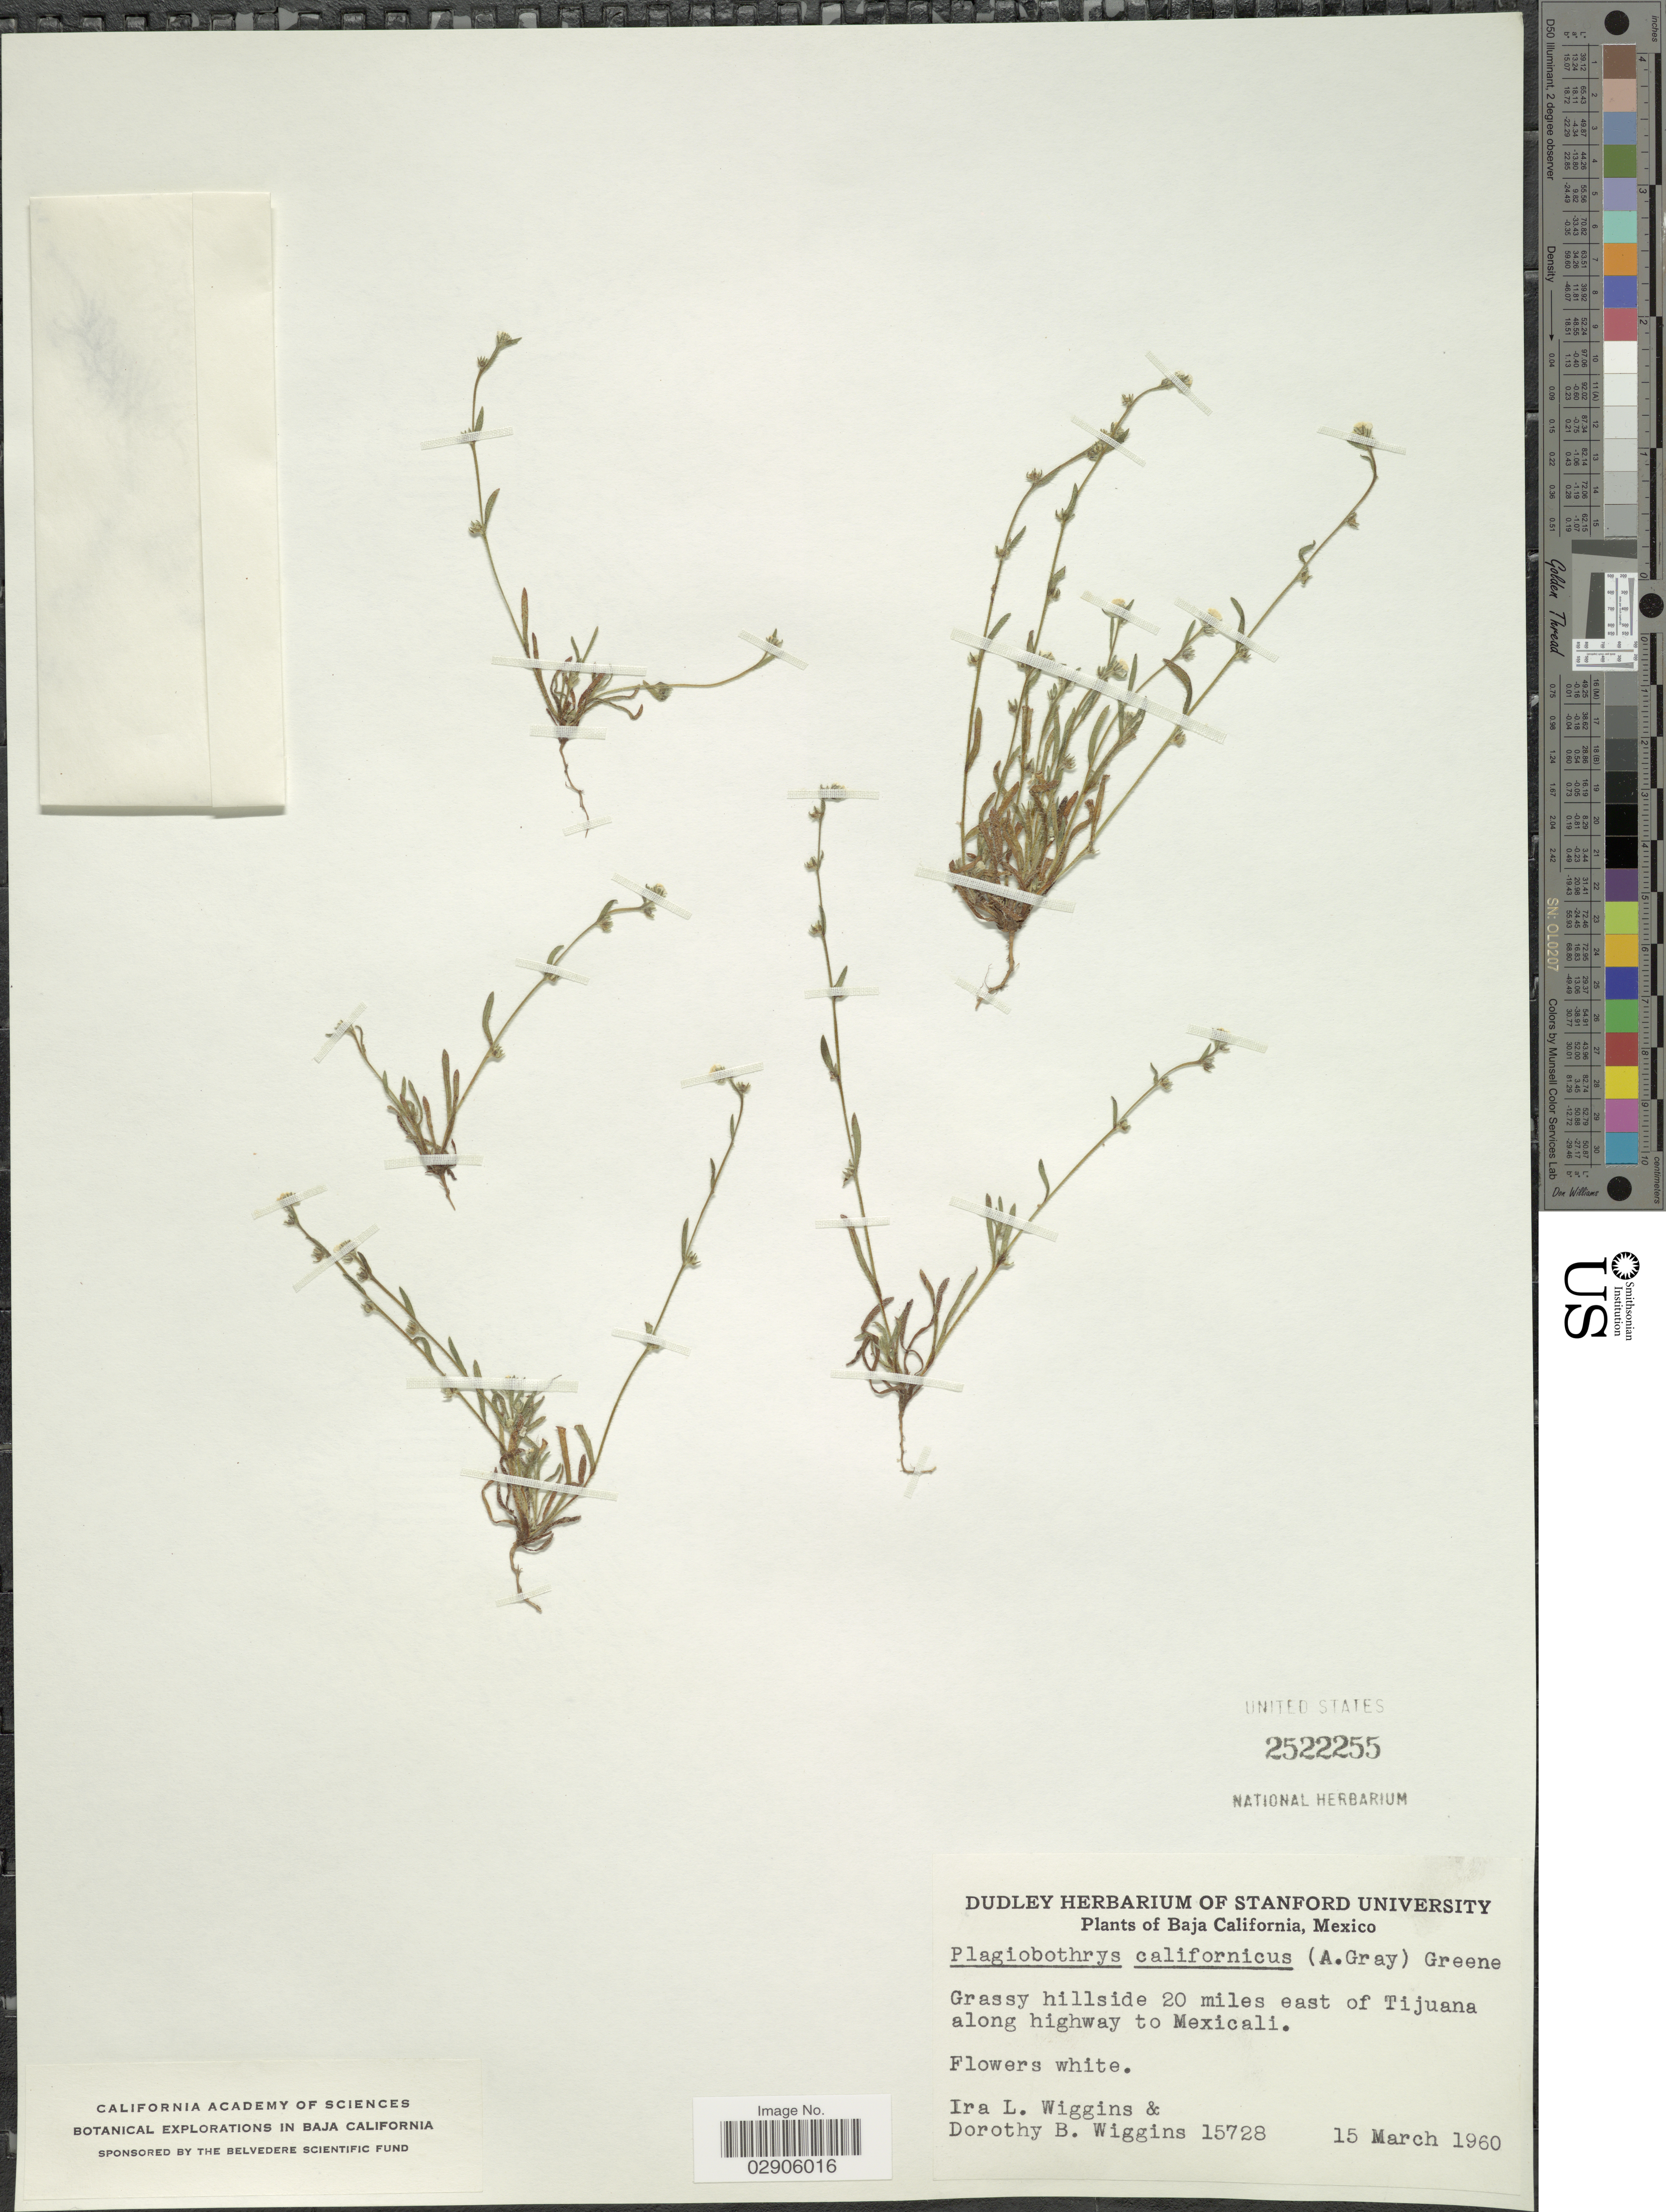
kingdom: Plantae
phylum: Tracheophyta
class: Magnoliopsida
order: Boraginales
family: Boraginaceae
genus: Plagiobothrys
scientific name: Plagiobothrys californicus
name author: (A. Gray) Greene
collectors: I. L. Wiggins & D. B. Wiggins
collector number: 15728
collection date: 1960-03-15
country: Mexico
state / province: Baja California Norte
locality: Grassy hillside 20 miles east of Tijuana along highway to Mexcali.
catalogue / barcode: US 2522255